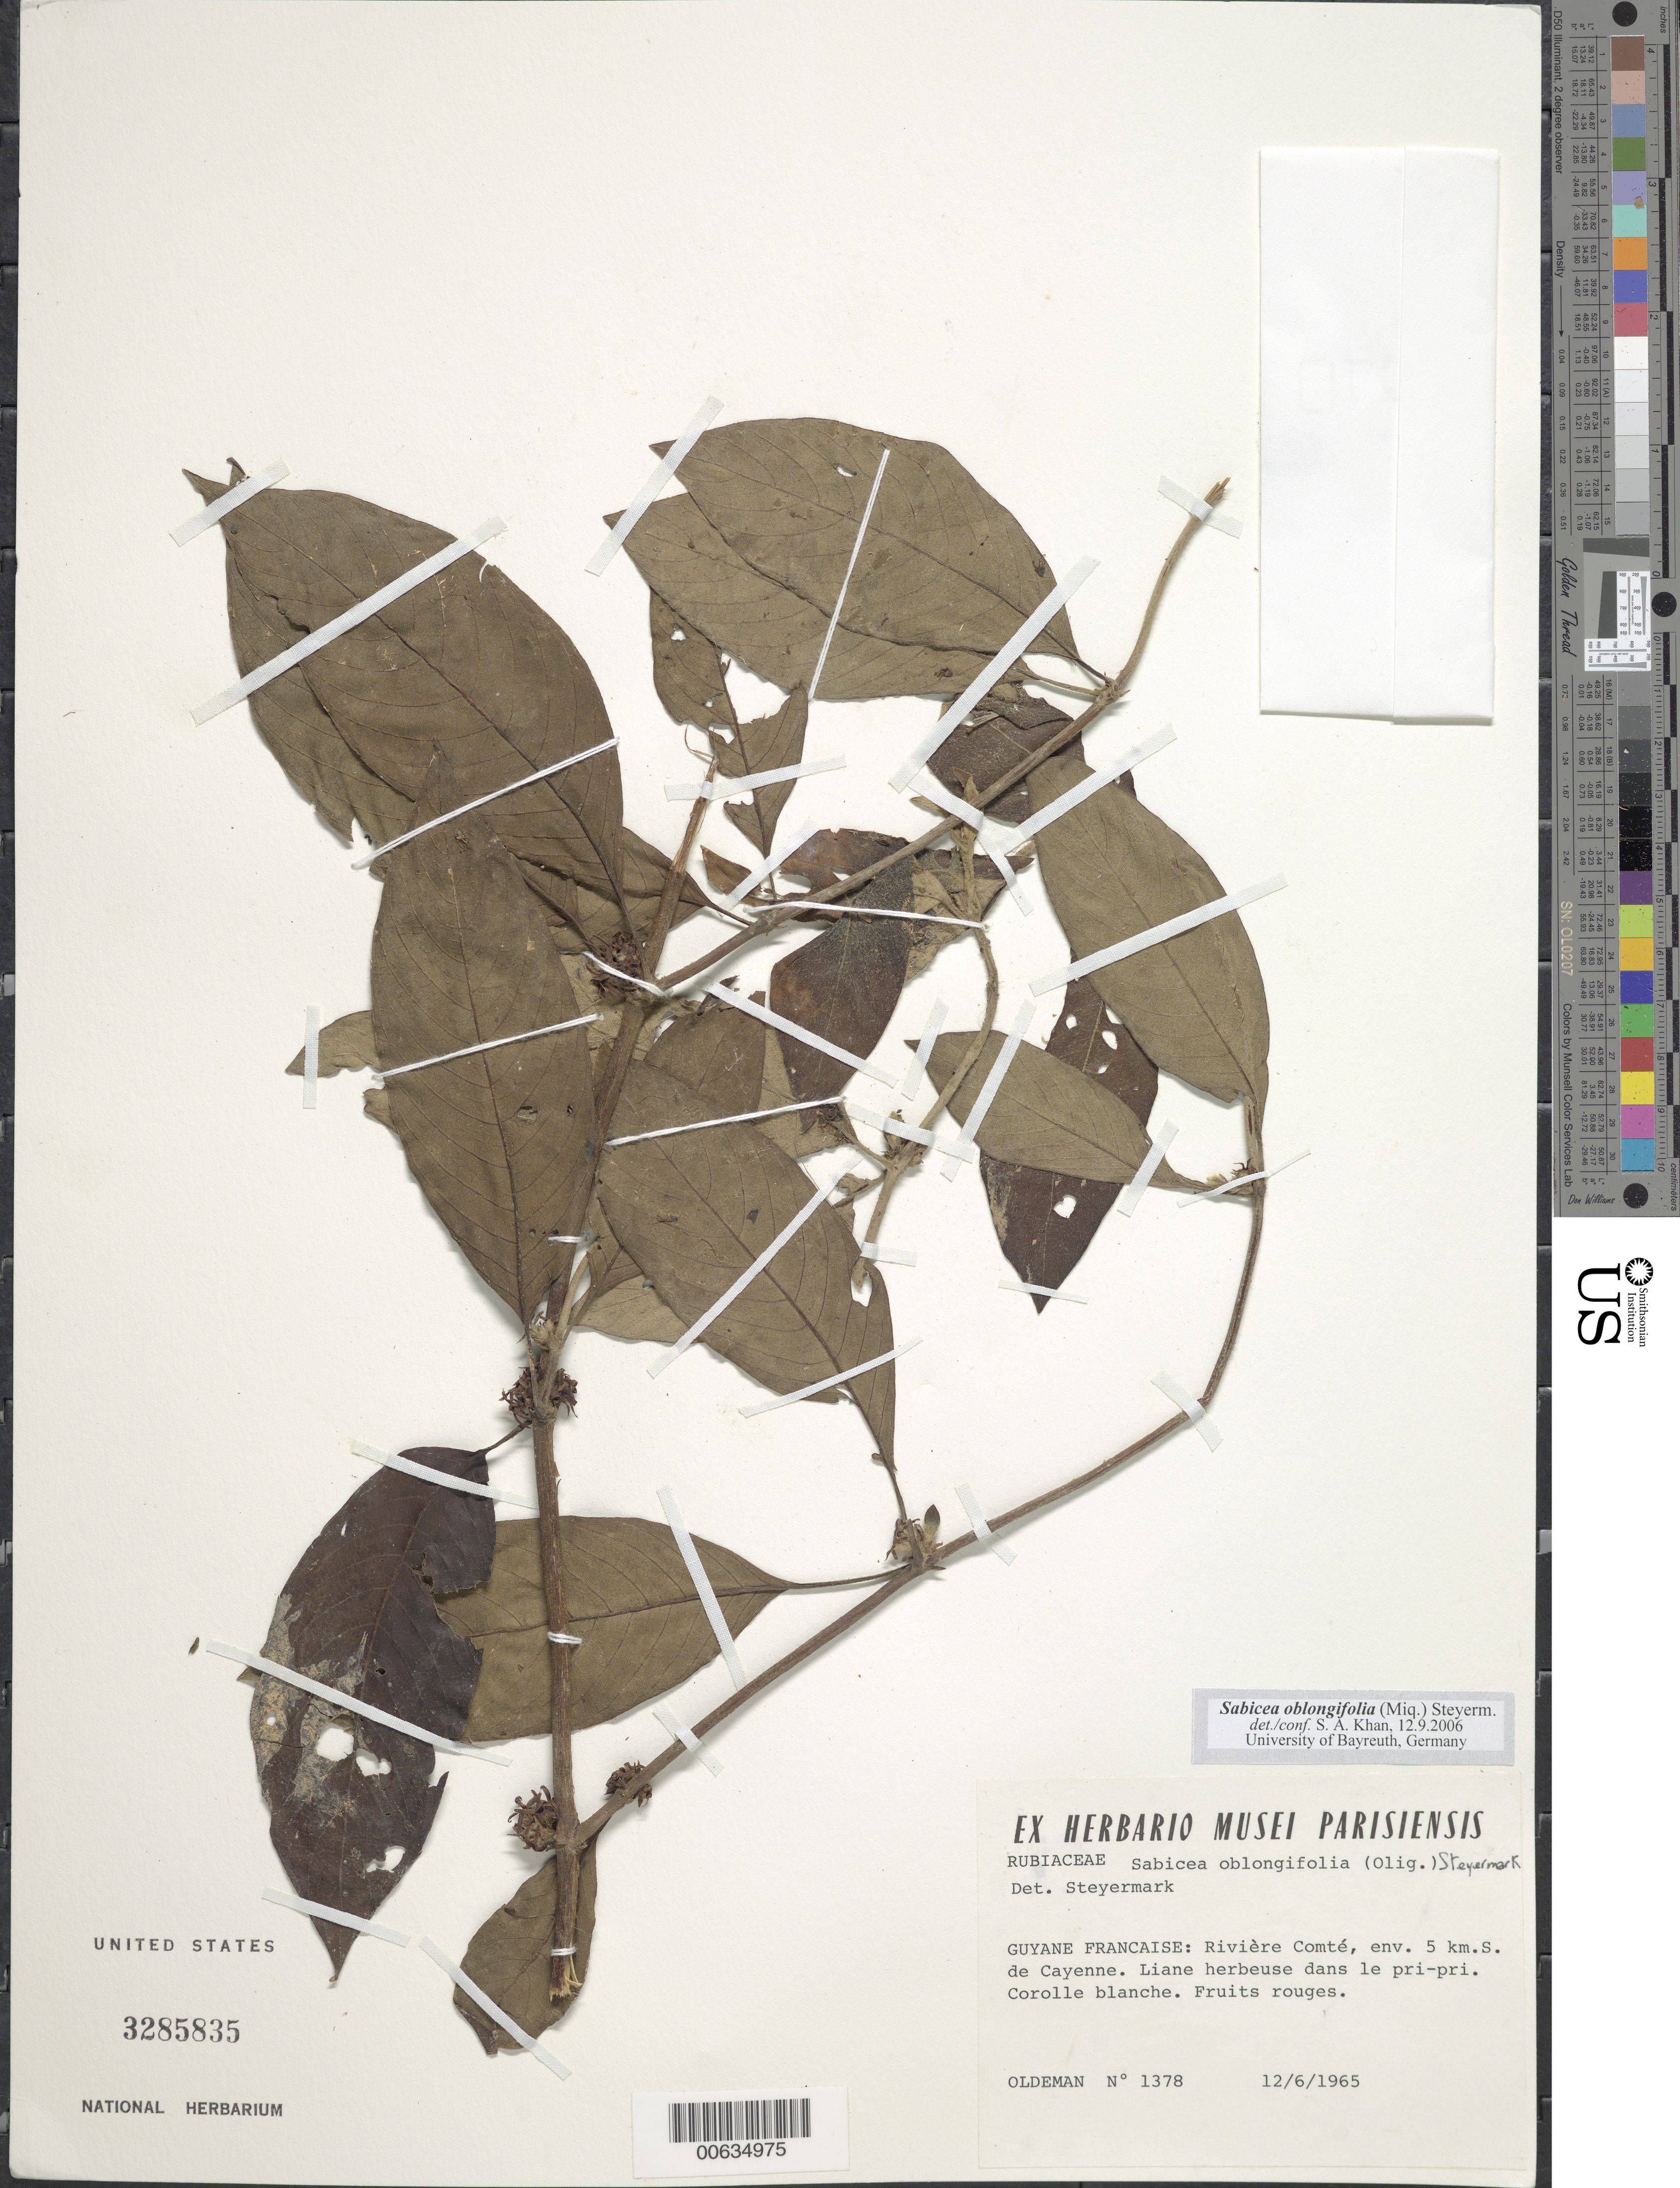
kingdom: Plantae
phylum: Tracheophyta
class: Magnoliopsida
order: Gentianales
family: Rubiaceae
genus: Sabicea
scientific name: Sabicea oblongifolia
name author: (Miq.) Steyerm.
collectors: -- Oldeman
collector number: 1378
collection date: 1965-06-12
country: French Guiana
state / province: Cayenne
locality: Riviere Comte, env. 5 km. S. de Cayenne, Liana herbeuse dans le pri-pri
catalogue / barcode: US 3285835